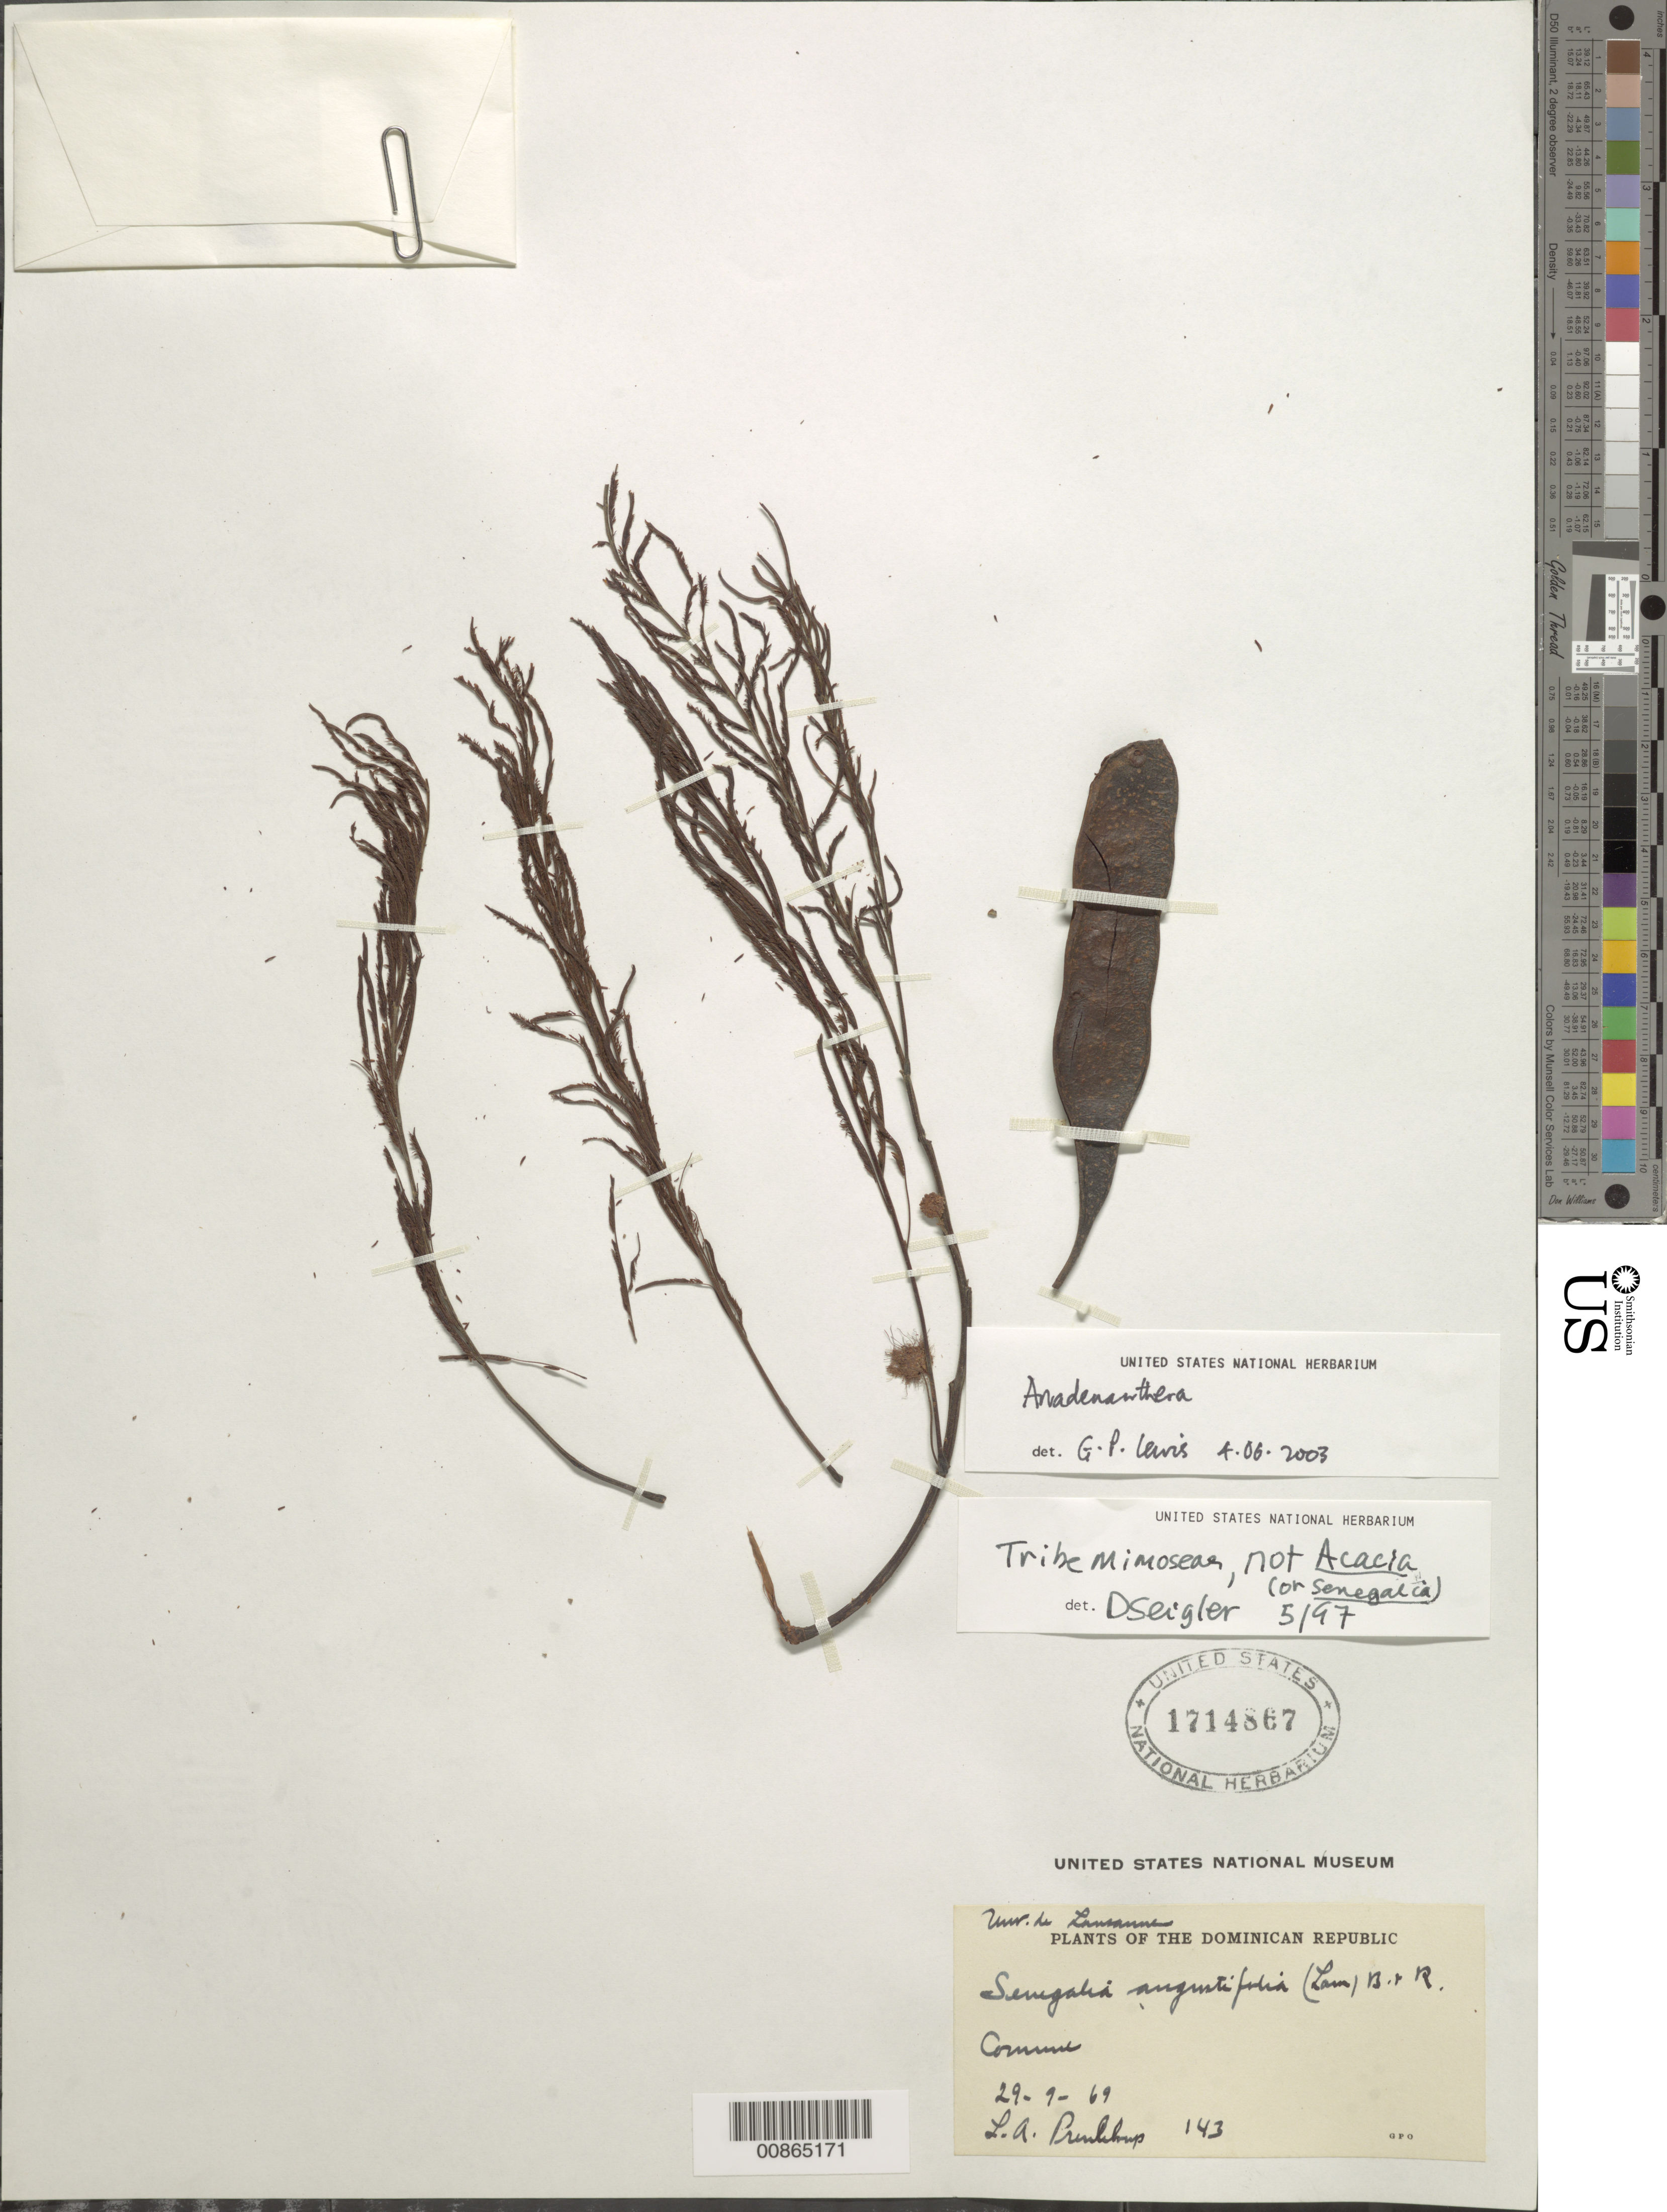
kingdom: Plantae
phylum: Tracheophyta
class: Magnoliopsida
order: Fabales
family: Fabaceae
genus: Anadenanthera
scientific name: Anadenanthera peregrina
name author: (L.) Speg.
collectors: L. Prenleloup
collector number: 143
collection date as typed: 29 Sep 1969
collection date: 1969-09-29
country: Dominican Republic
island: Hispaniola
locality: "Comne". Dominican Republic.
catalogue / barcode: US 1714867